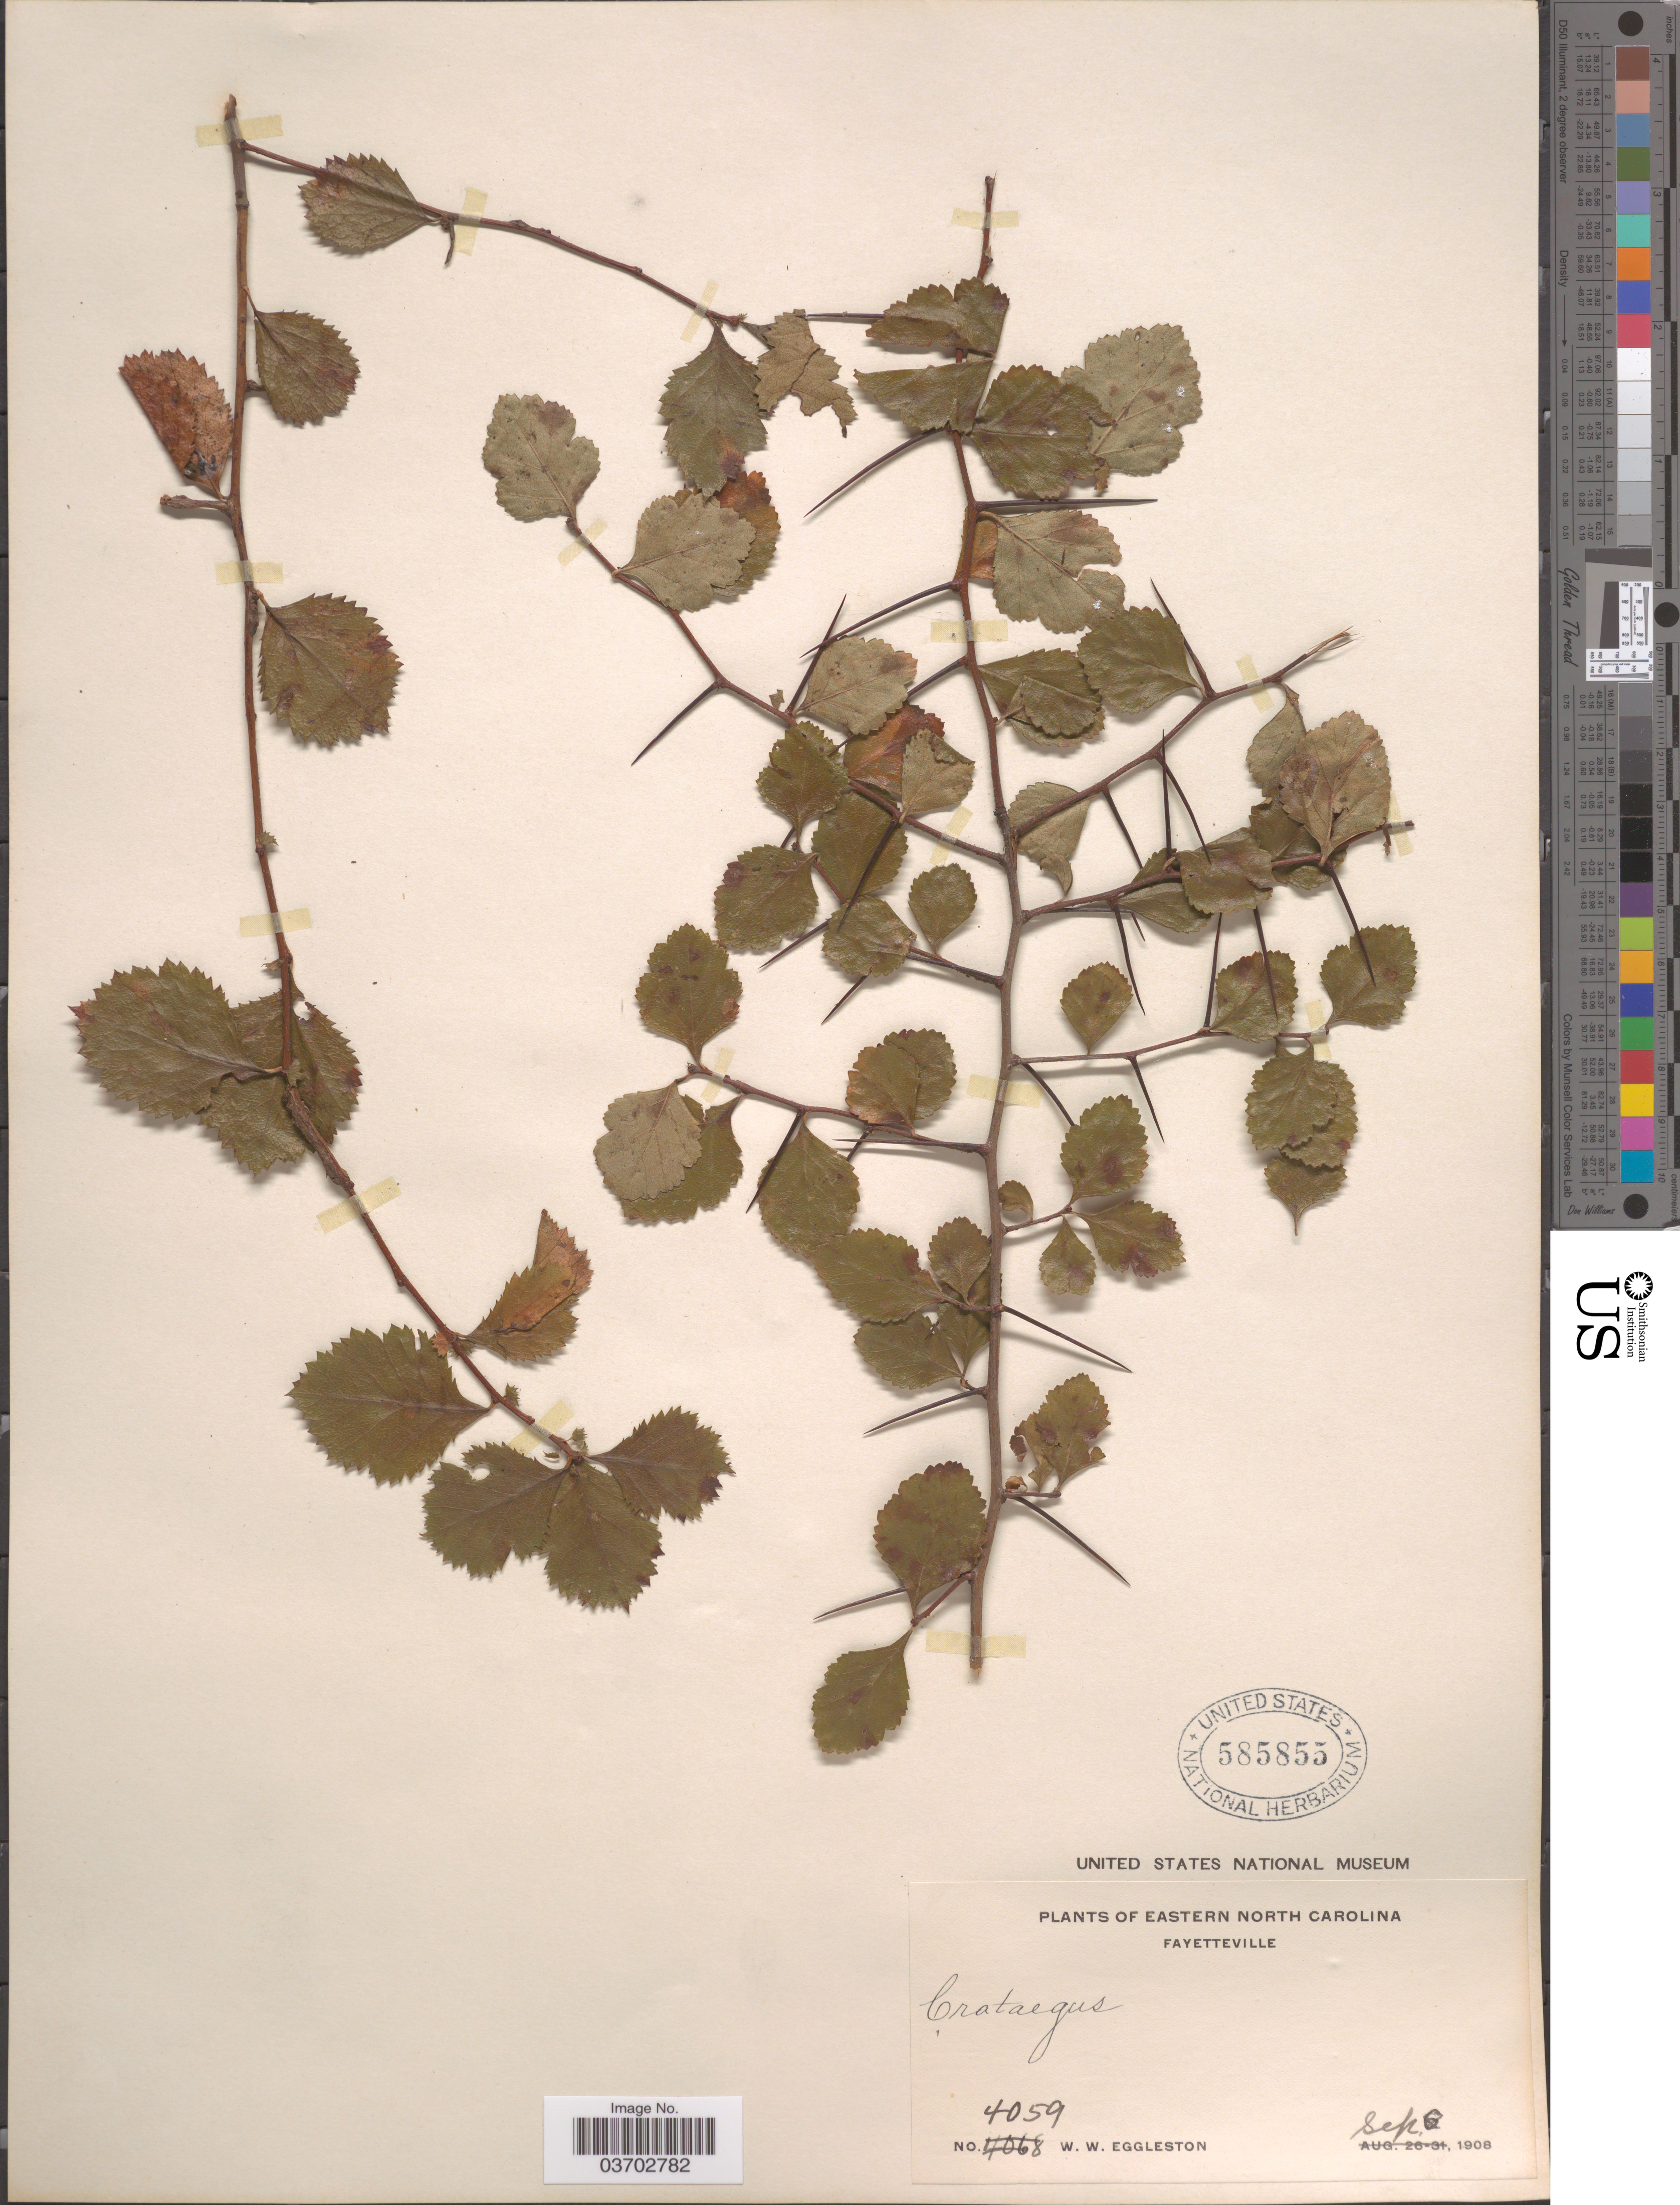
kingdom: Plantae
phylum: Tracheophyta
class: Magnoliopsida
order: Rosales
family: Rosaceae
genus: Crataegus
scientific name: Crataegus sp.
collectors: W. W. Eggleston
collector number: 4059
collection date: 1908-09-06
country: United States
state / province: North Carolina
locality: Eastern North Carolina. Fayetteville.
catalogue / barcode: US 585855